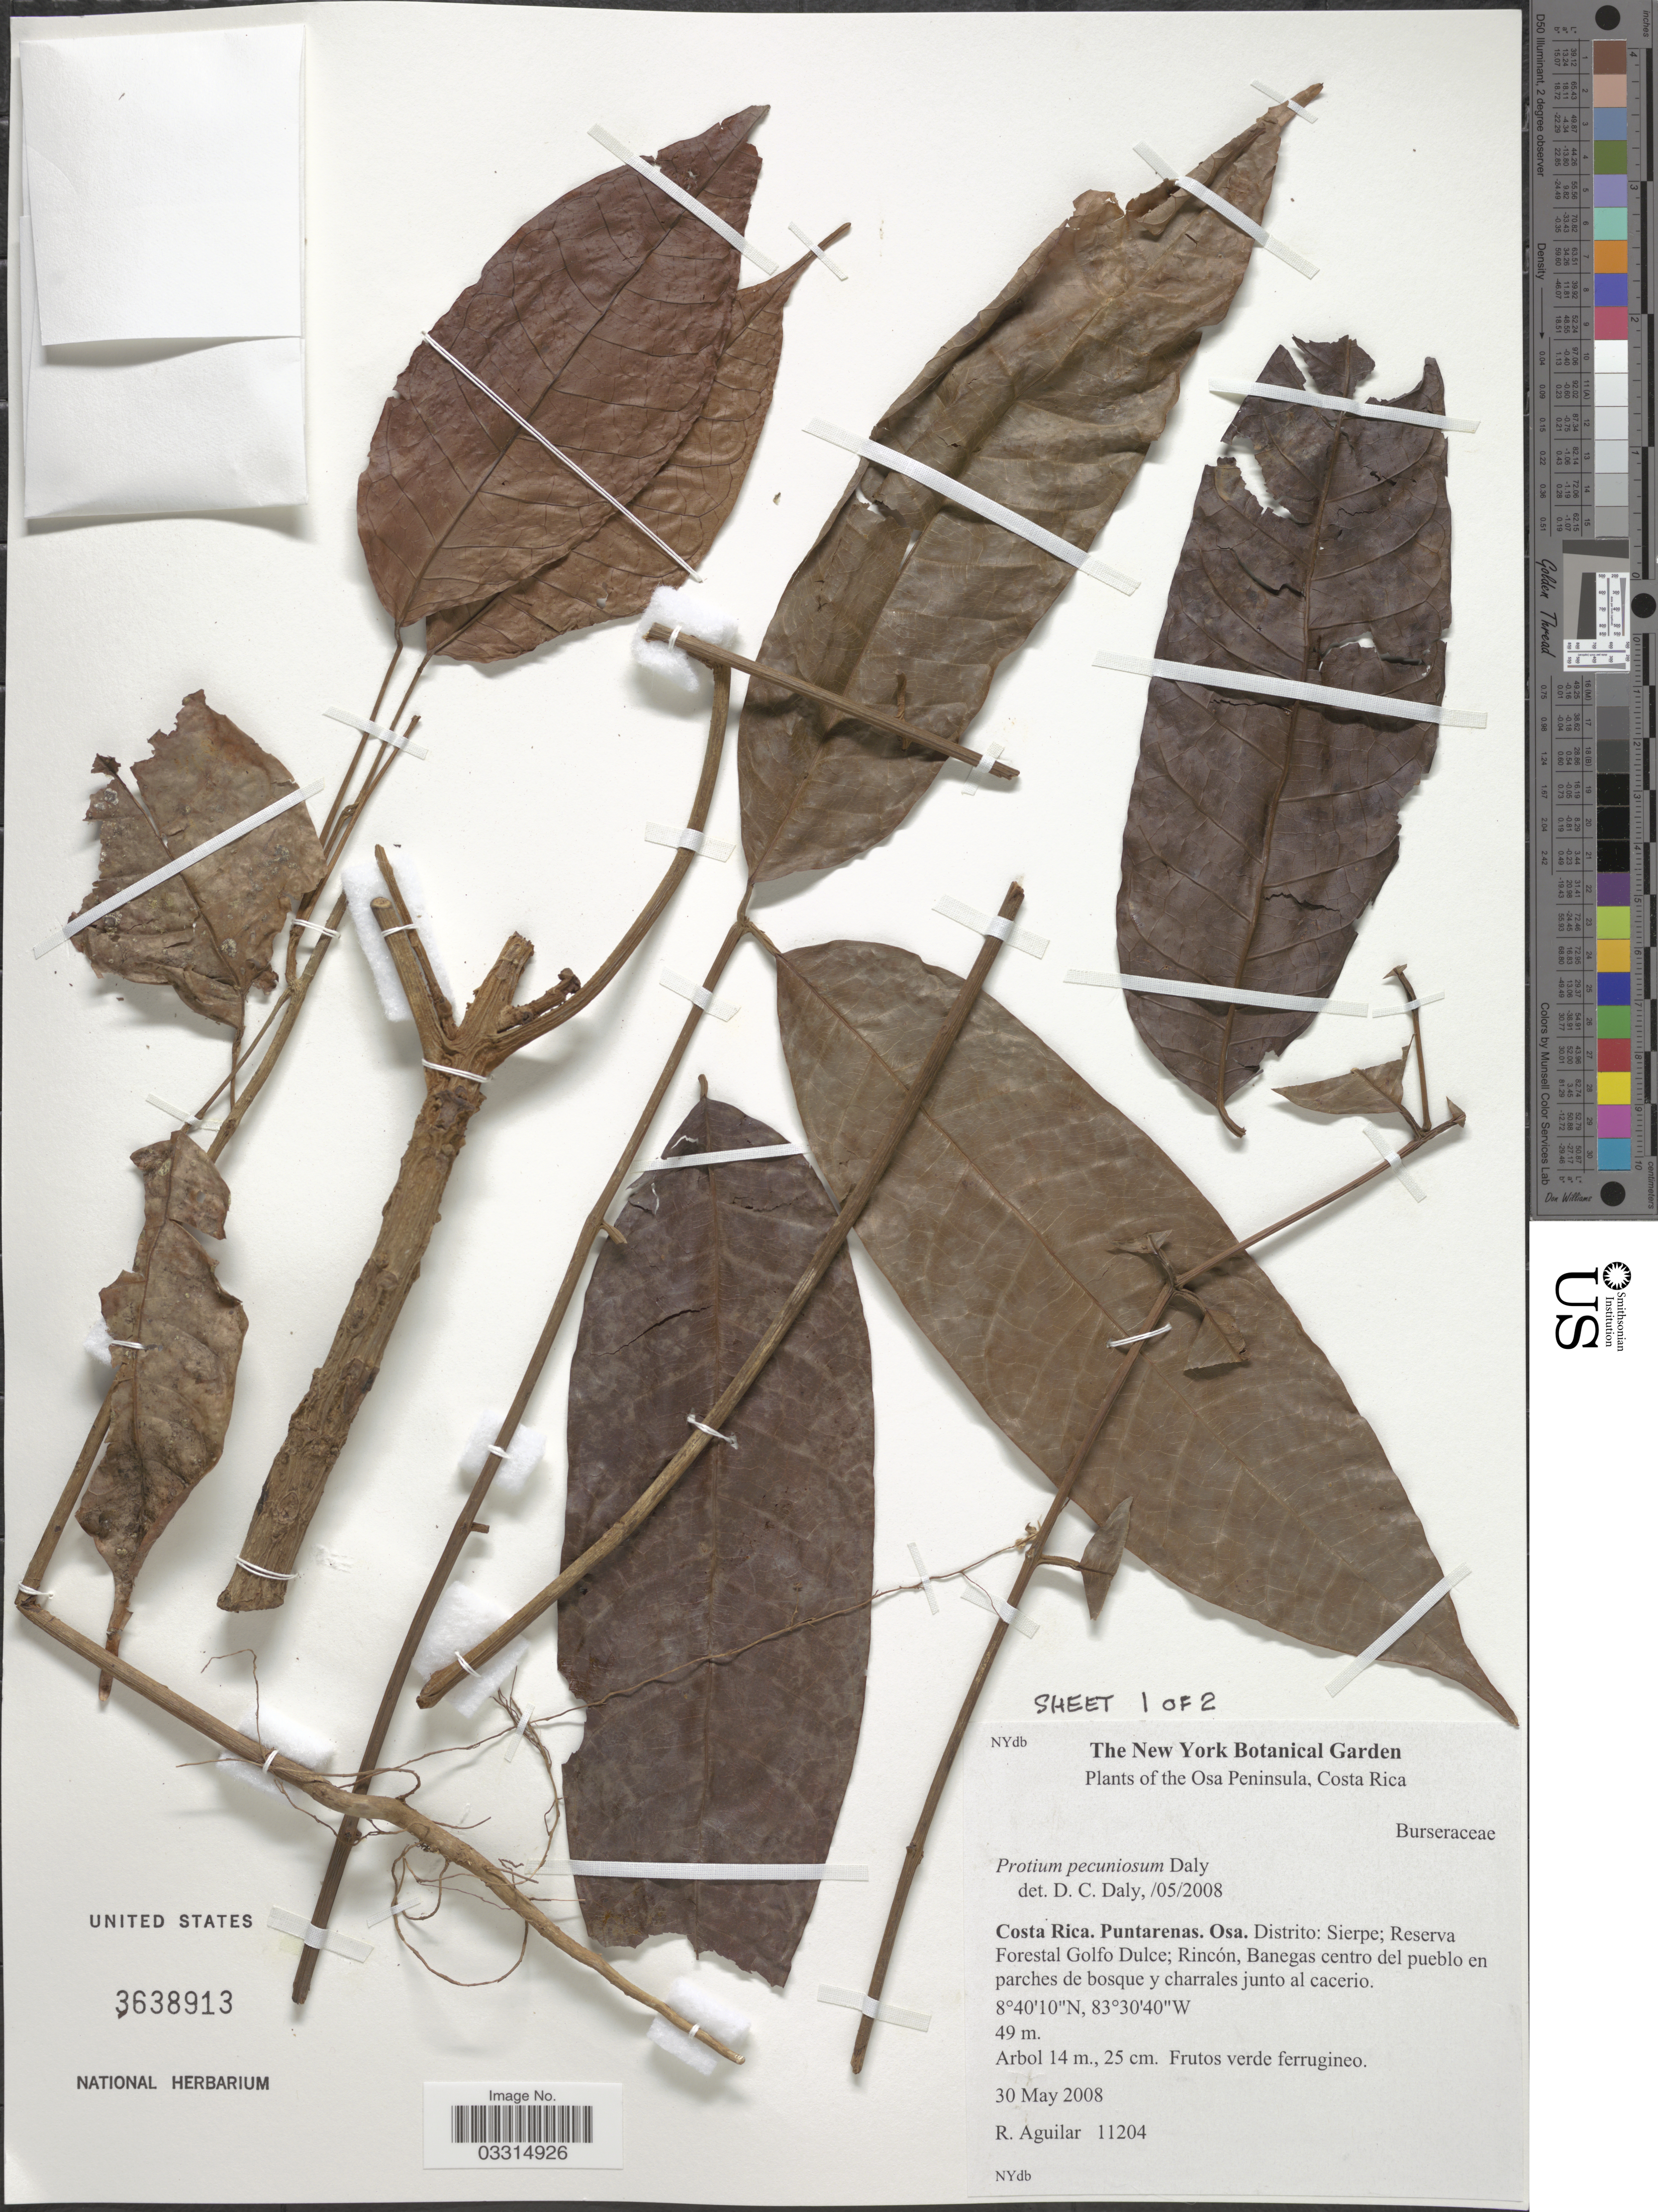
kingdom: Plantae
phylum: Tracheophyta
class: Magnoliopsida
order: Sapindales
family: Burseraceae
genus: Protium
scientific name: Protium pecuinosum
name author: Daly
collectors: R. Aguilar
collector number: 11204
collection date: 2008-05-30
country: Costa Rica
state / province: Puntarenas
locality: Osa. Distrito: Sierpe; Reserva Forestal Golfo Dulce; Rincón, Banegas centro del pueblo en parches de bosque y charrales junto al cacerio.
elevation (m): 49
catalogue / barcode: US 3638913